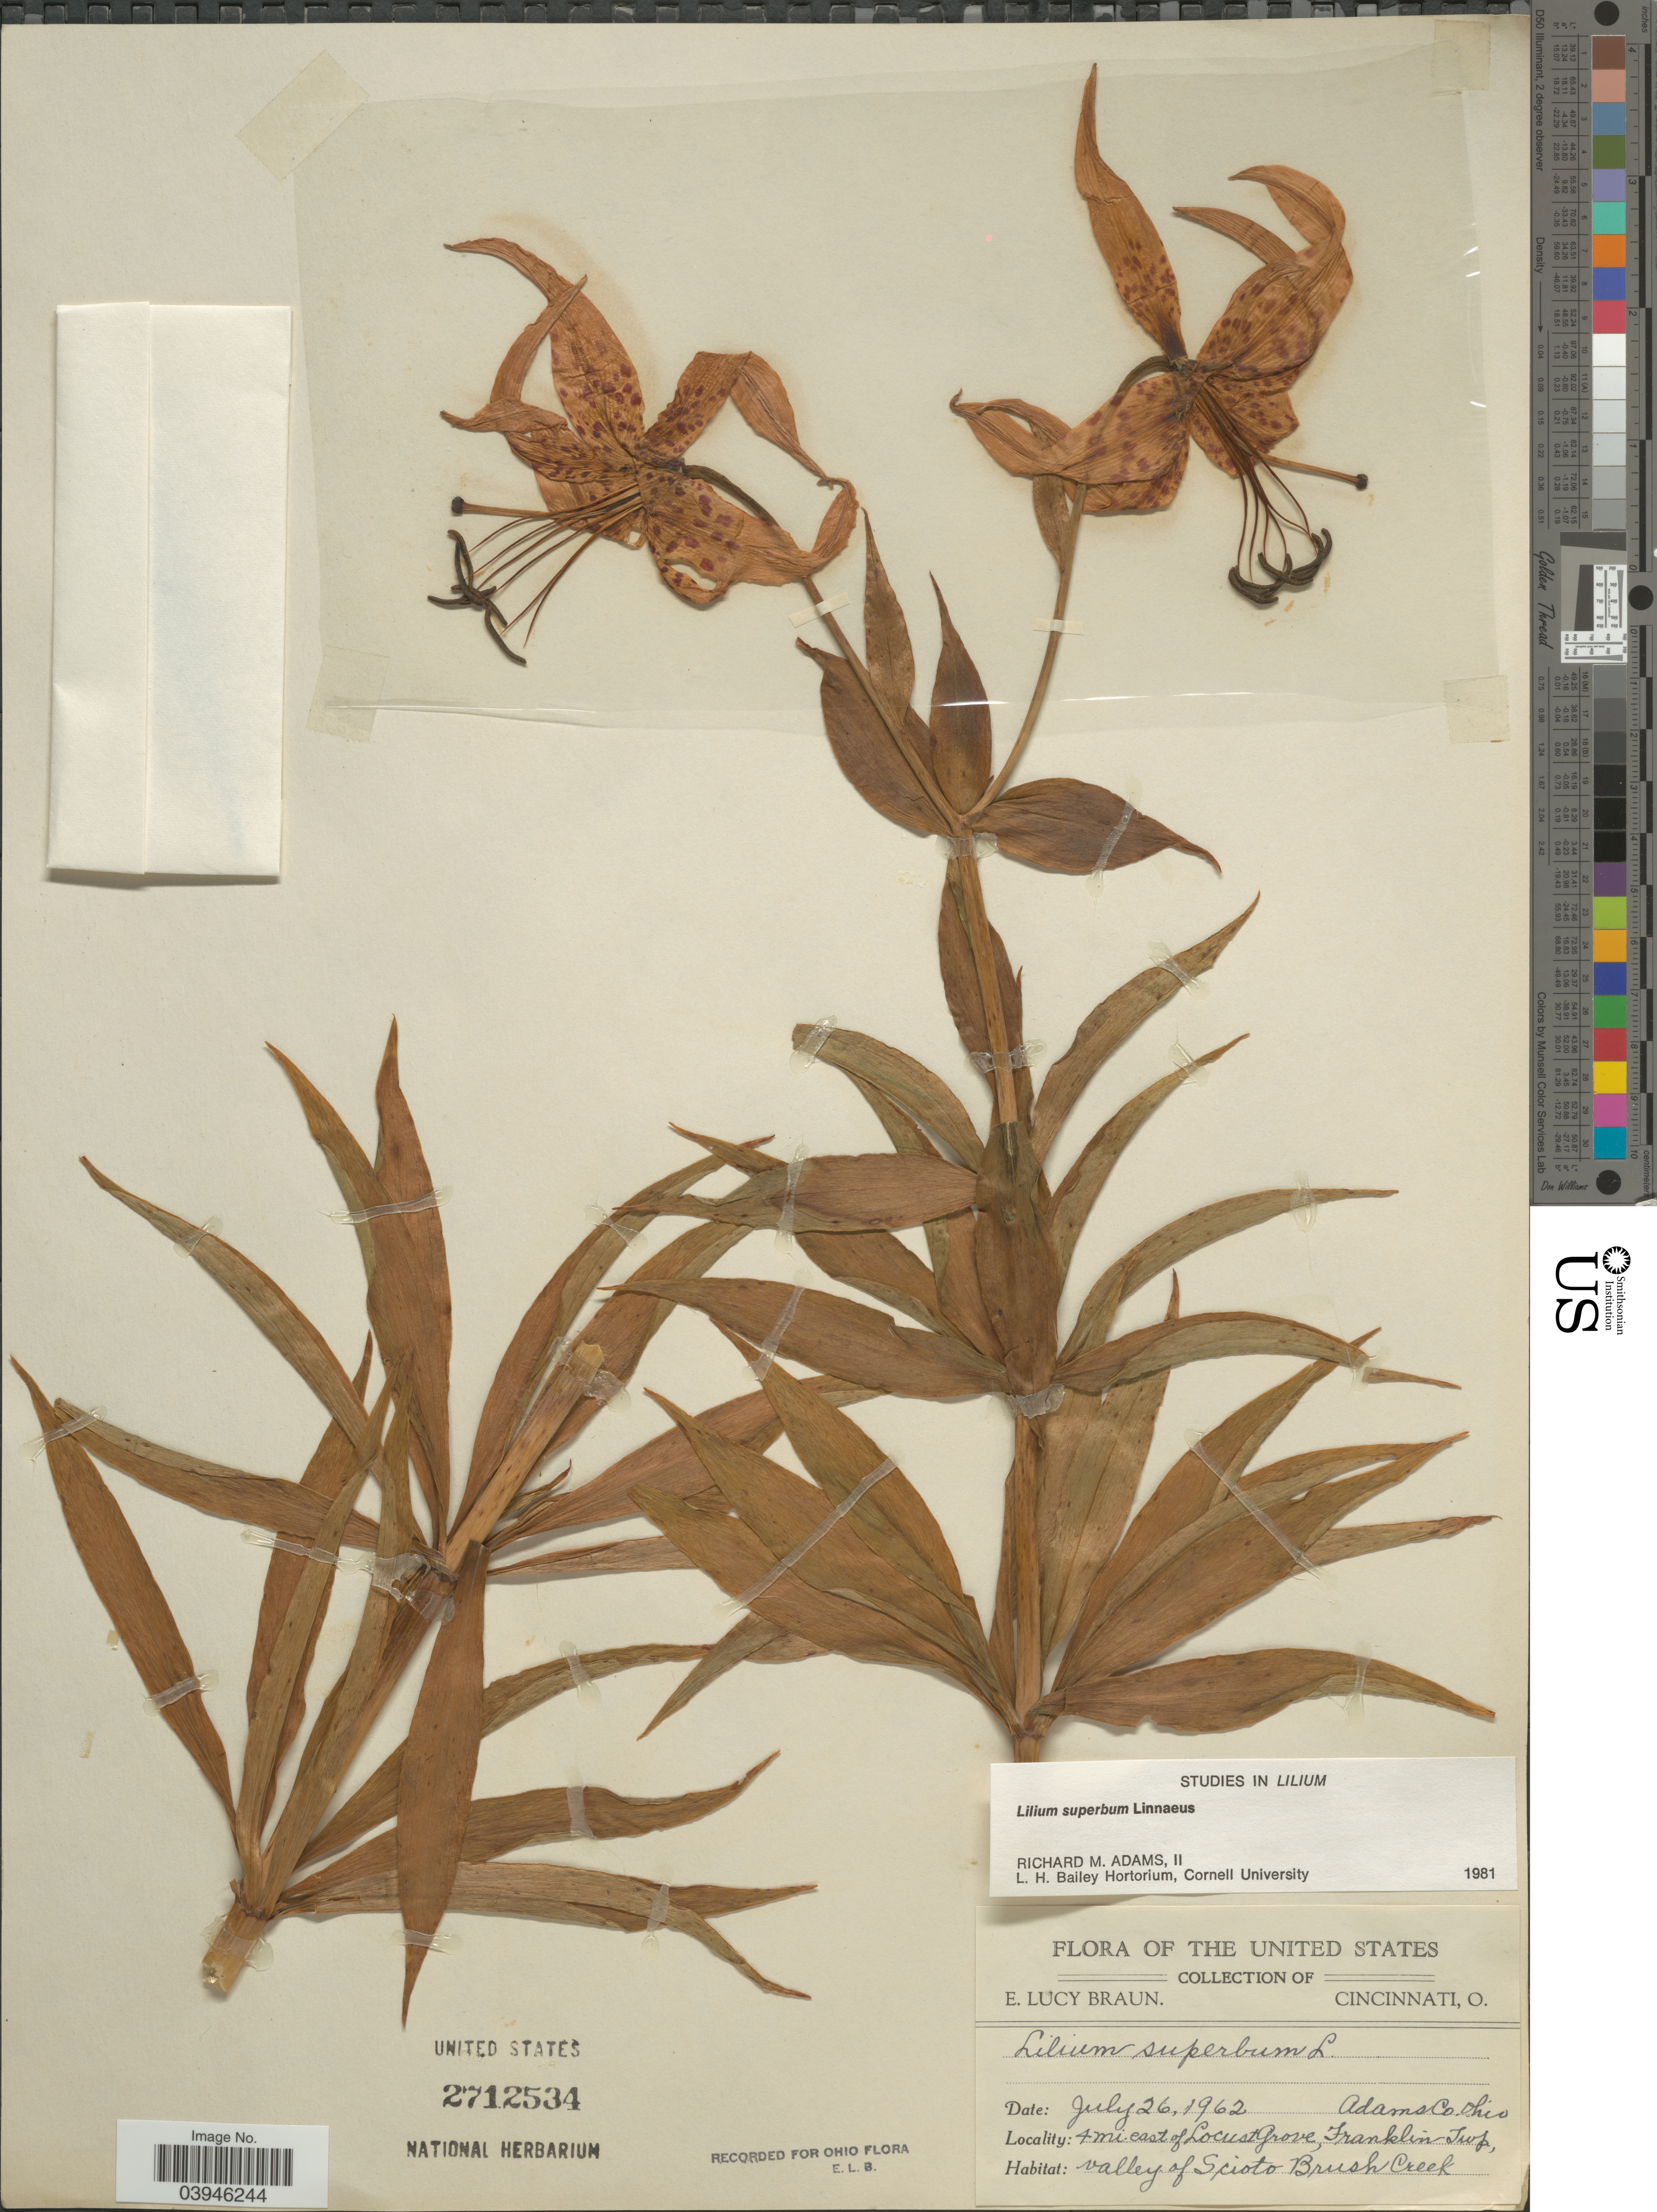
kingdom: Plantae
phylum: Tracheophyta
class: Liliopsida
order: Liliales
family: Liliaceae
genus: Lilium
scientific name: Lilium superbum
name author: L.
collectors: E. L. Braun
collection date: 1962-07-26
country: United States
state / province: Ohio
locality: Adams Co. 4 mi. east of Locust Grove, Franklin Twp, valley of Scioto Brush Creek.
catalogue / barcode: US 2712534